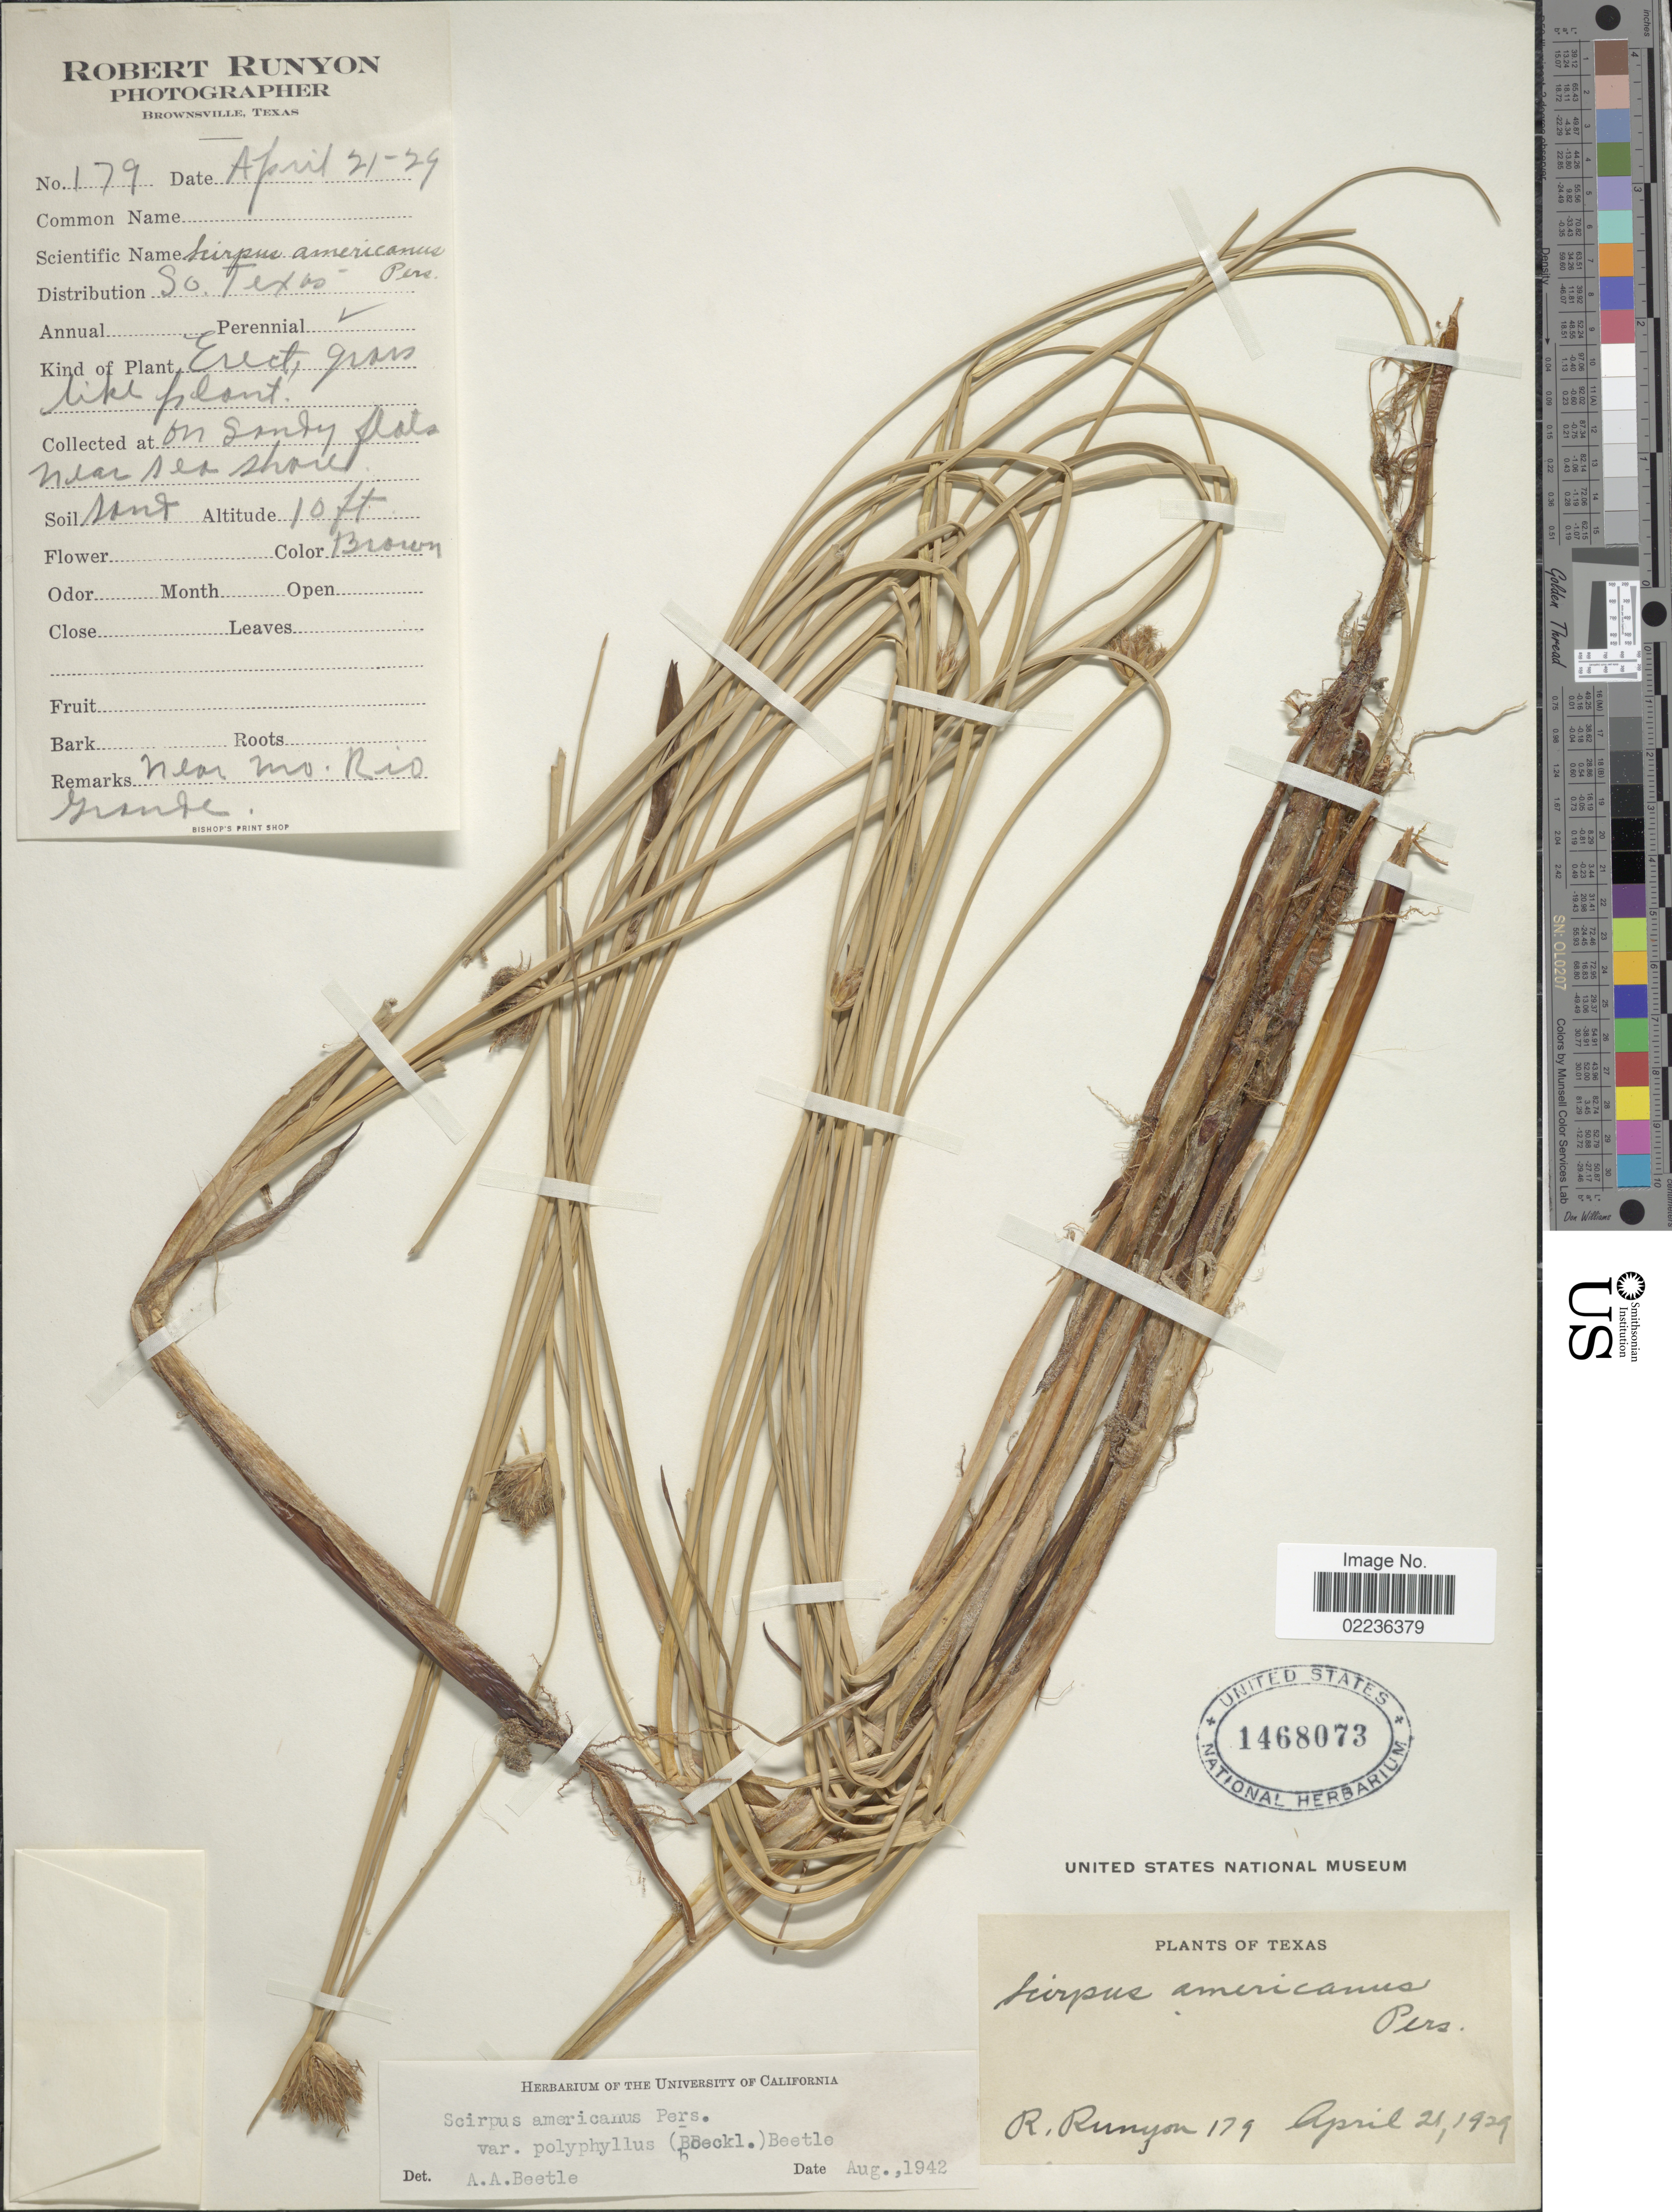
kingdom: Plantae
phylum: Tracheophyta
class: Liliopsida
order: Poales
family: Cyperaceae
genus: Schoenoplectus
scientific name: Schoenoplectus pungens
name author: (Vahl) Palla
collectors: R. Runyon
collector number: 179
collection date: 1929-04-21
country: United States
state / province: Texas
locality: On sandy flats near sea shore, near mo. Rio Grande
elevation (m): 3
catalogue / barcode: US 1468073